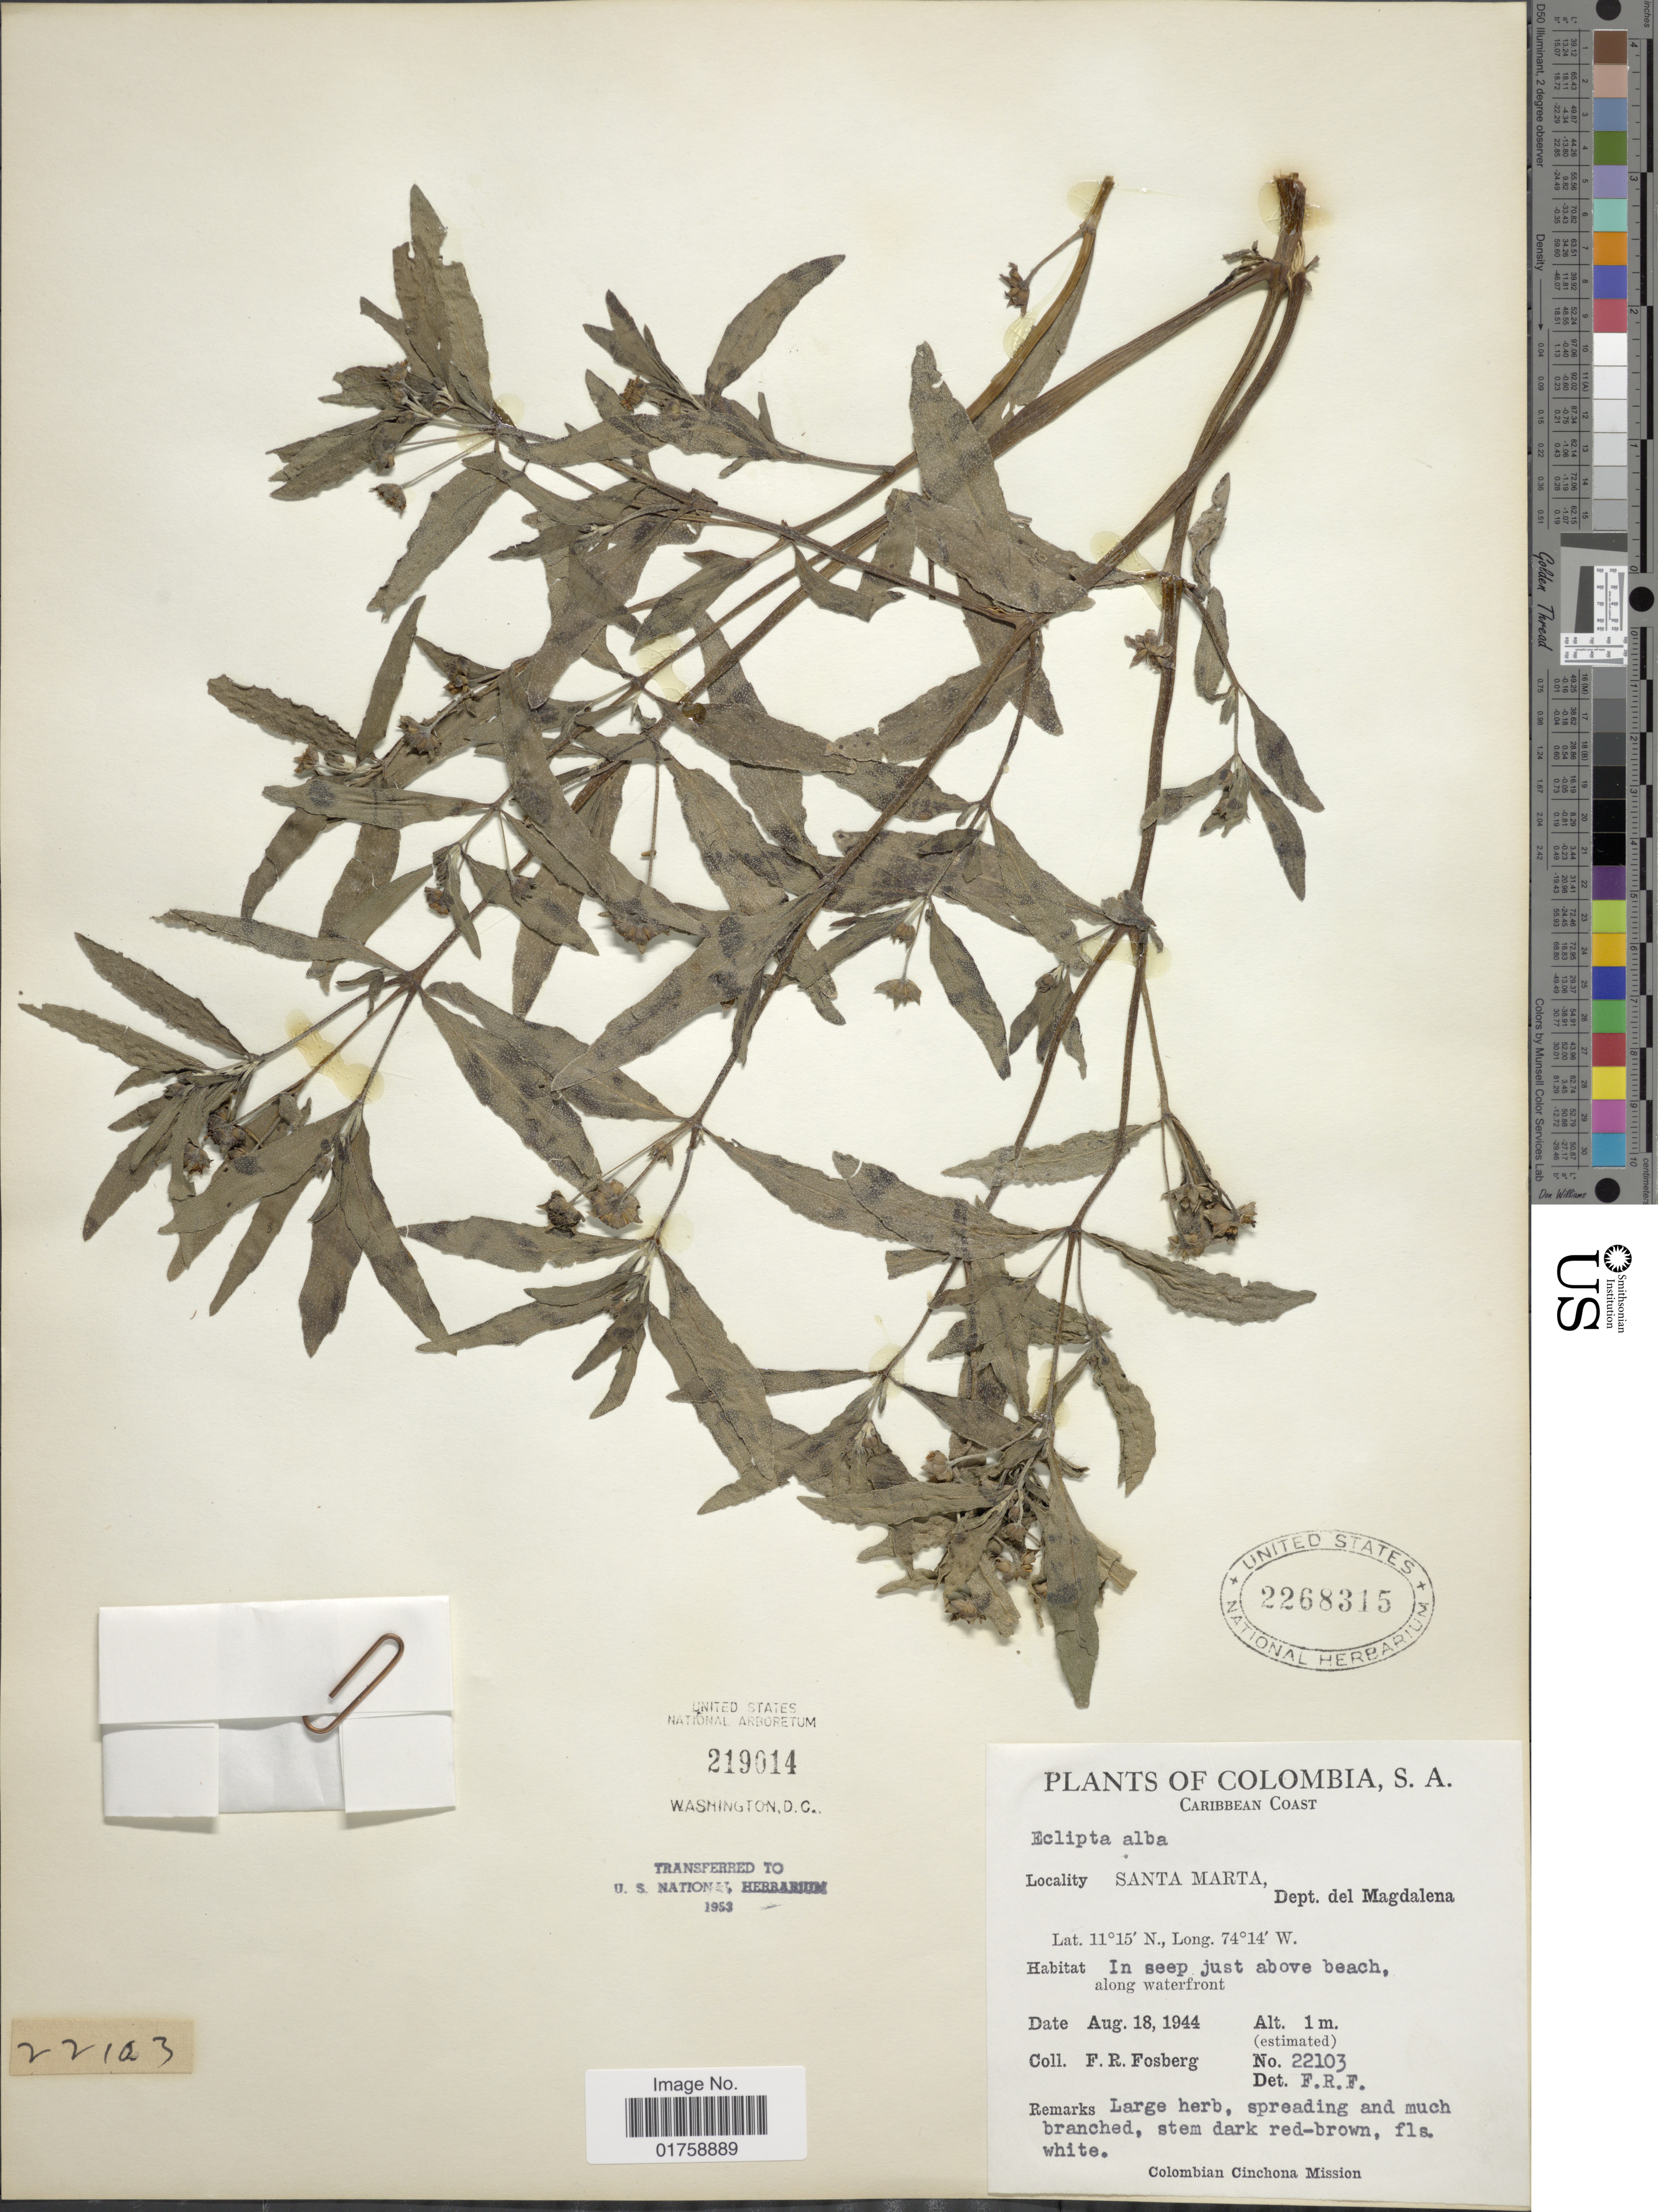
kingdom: Plantae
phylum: Tracheophyta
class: Magnoliopsida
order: Asterales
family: Asteraceae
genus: Eclipta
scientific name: Eclipta alba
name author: (L.) Hassk.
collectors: F. R. Fosberg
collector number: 22103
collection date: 1944-08-18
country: Colombia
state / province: Magdalena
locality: Santa Marta, Dept. del Magdalena. In seep just above beach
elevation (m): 1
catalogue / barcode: US 2268315